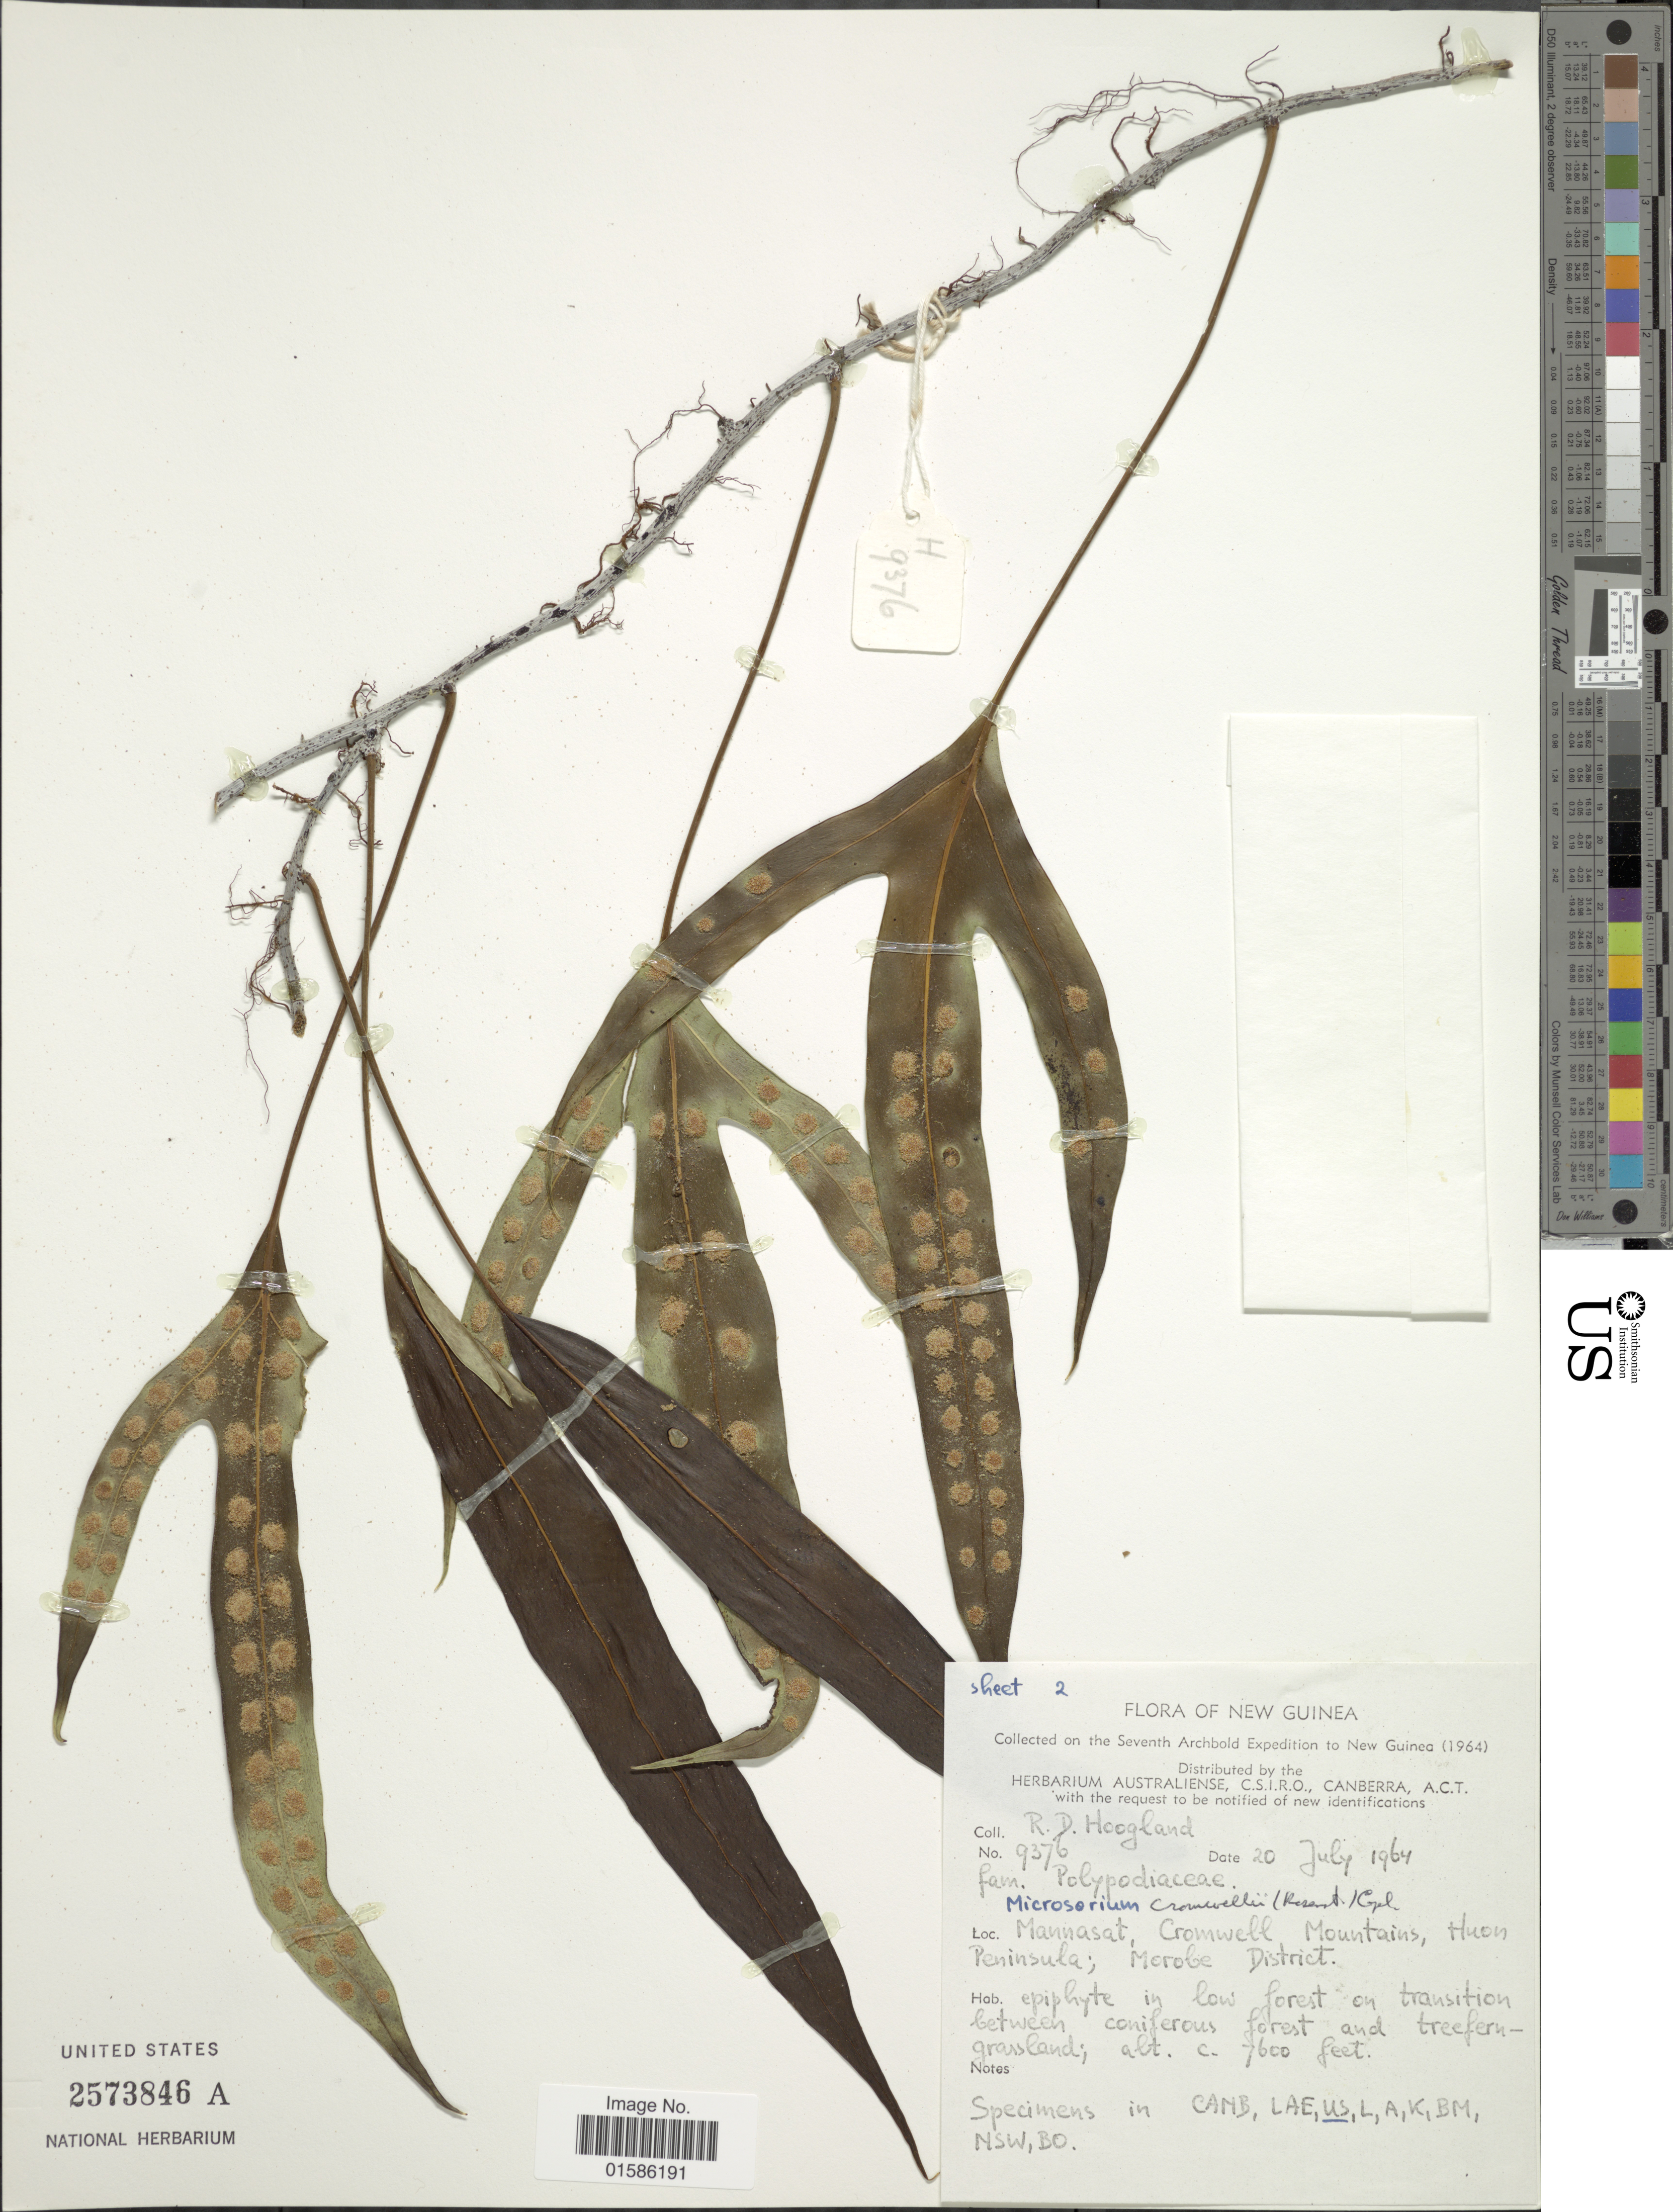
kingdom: Plantae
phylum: Tracheophyta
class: Polypodiopsida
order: Polypodiales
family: Polypodiaceae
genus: Microsorum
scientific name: Microsorum cromwellii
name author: (Rosenst.) Copel.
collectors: R. D. Hoogland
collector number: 9376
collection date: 1964-07-20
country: Papua New Guinea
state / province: Morobe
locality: New Guinea, Mannasat, cromwell Mountains; Huon Peninsula; Morobe District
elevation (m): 2316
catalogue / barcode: US 2573846A